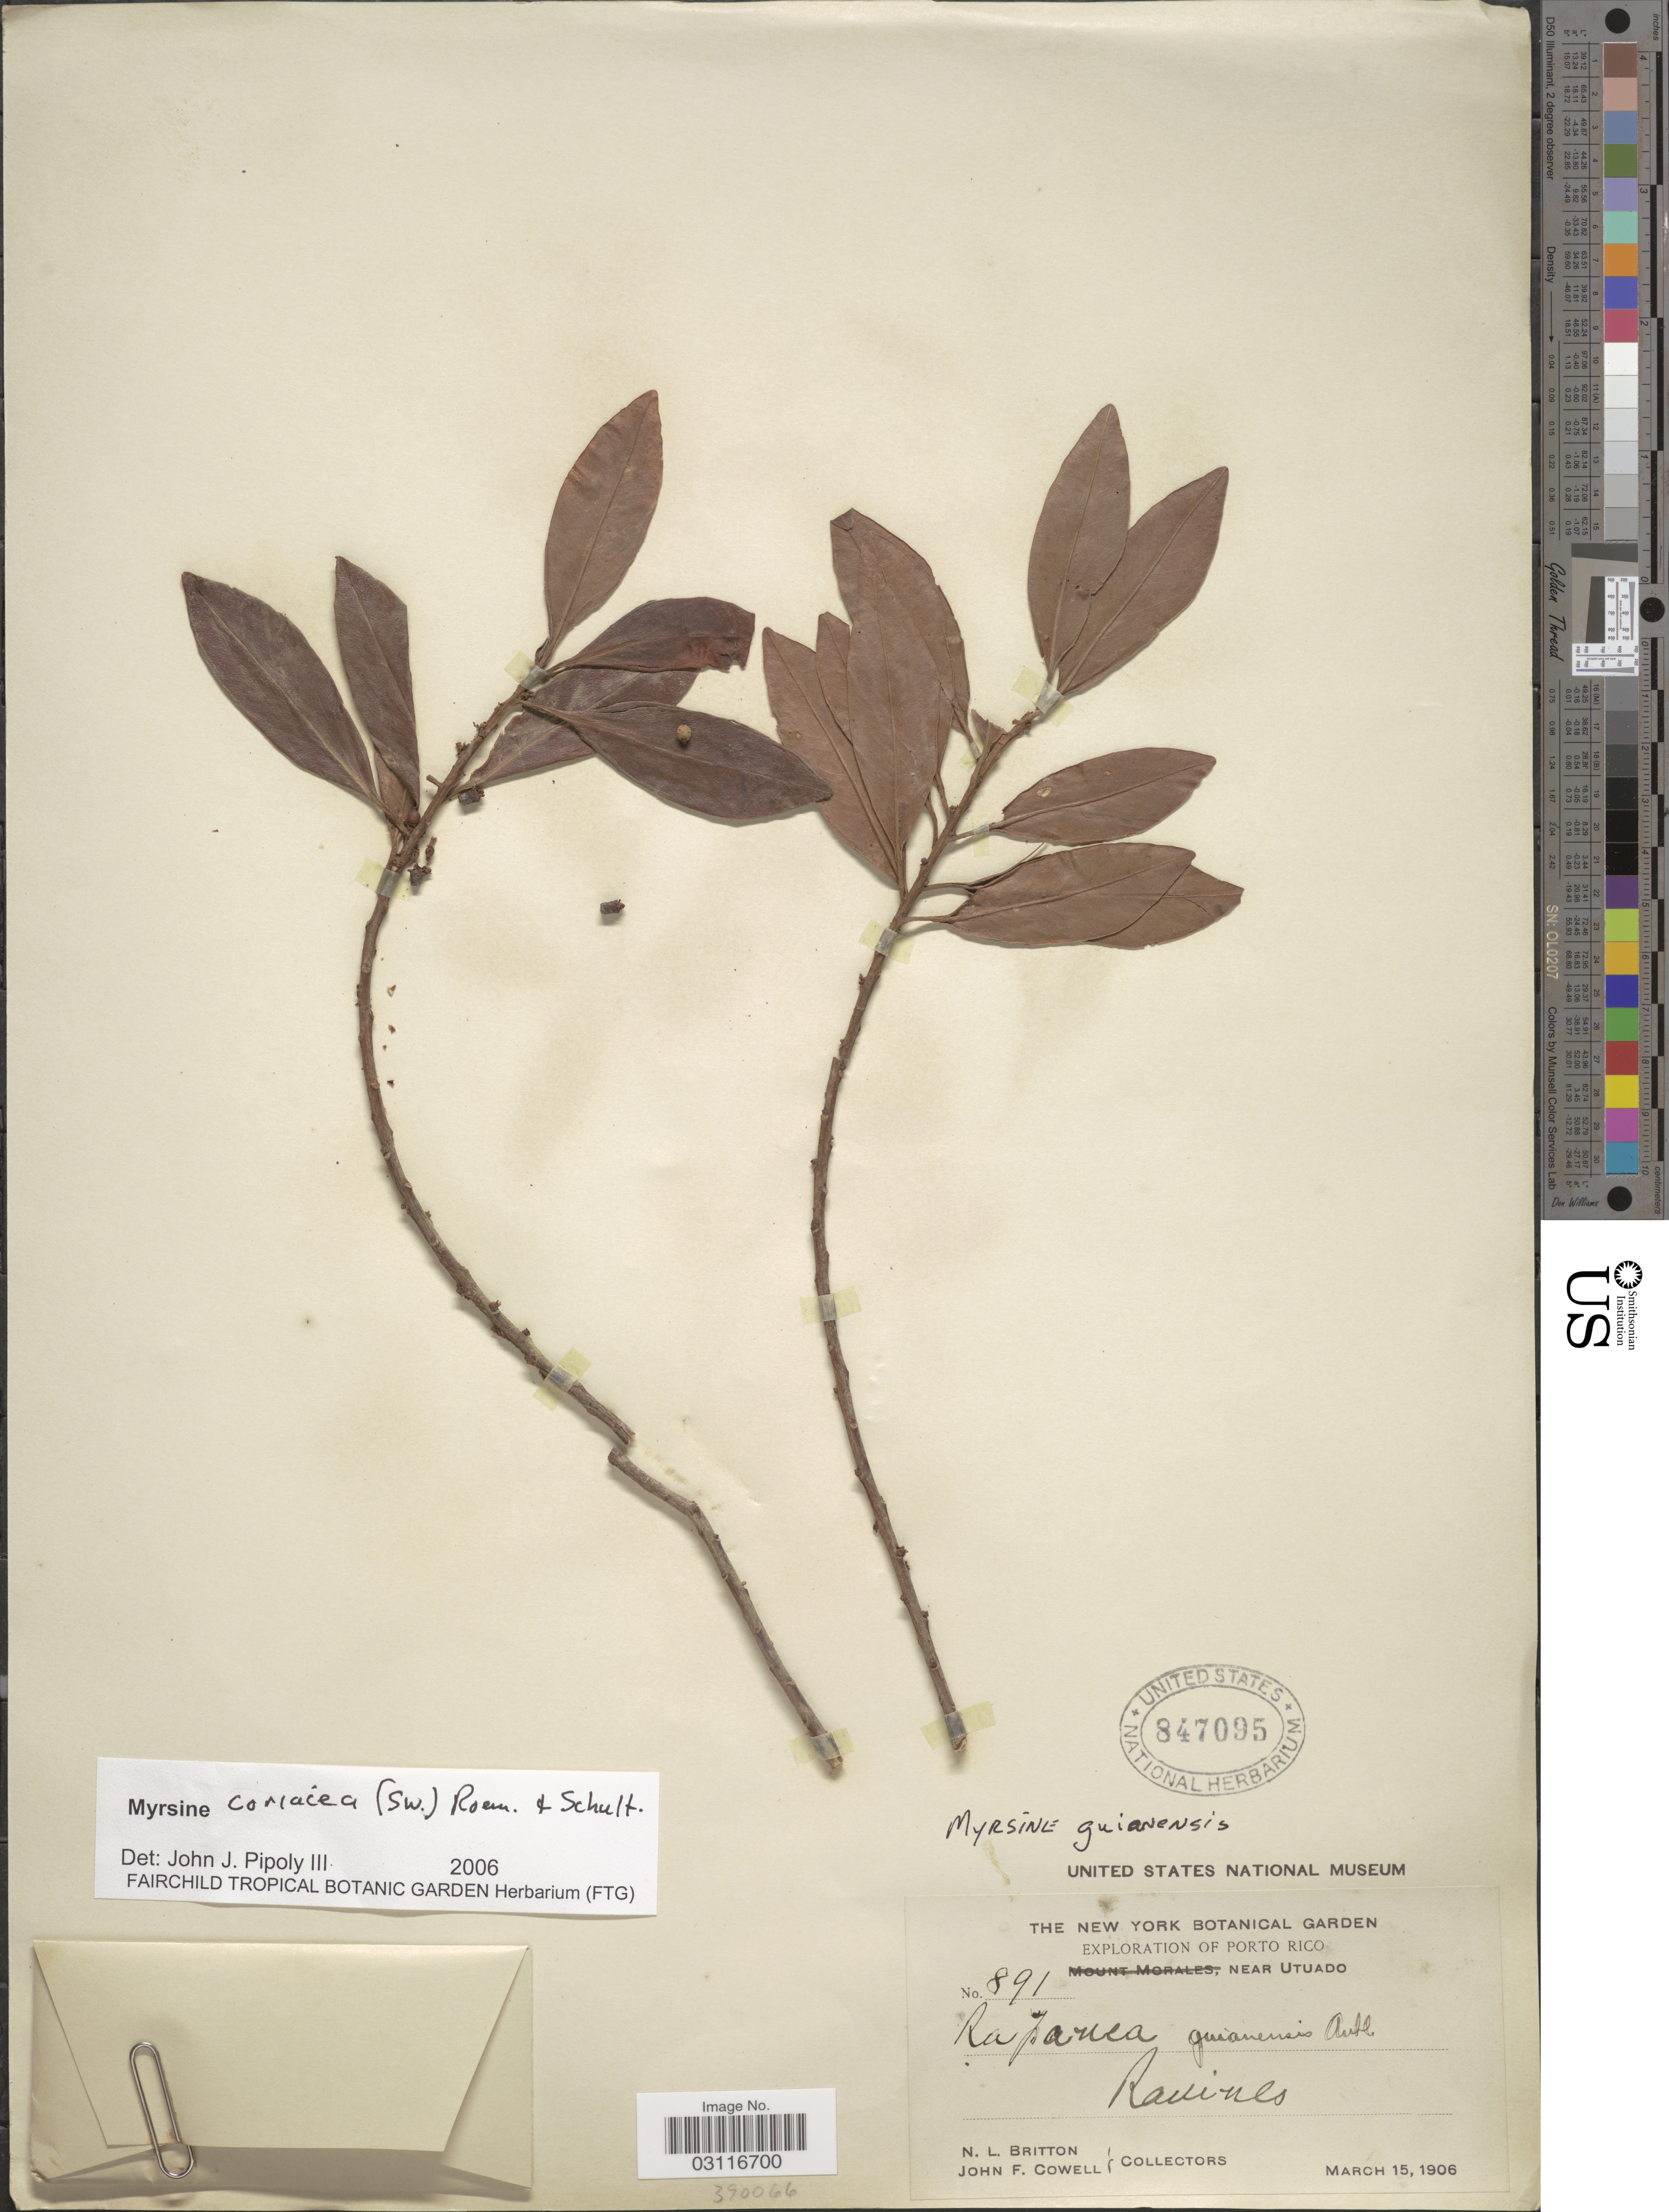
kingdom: Plantae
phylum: Tracheophyta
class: Magnoliopsida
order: Ericales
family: Primulaceae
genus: Myrsine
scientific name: Myrsine coriacea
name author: (Sw.) R. Br. ex Roem. & Schult.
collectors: N. Britton & J. F. Cowell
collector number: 891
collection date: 1906-03-15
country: Puerto Rico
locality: Porto Rico.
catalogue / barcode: US 847095